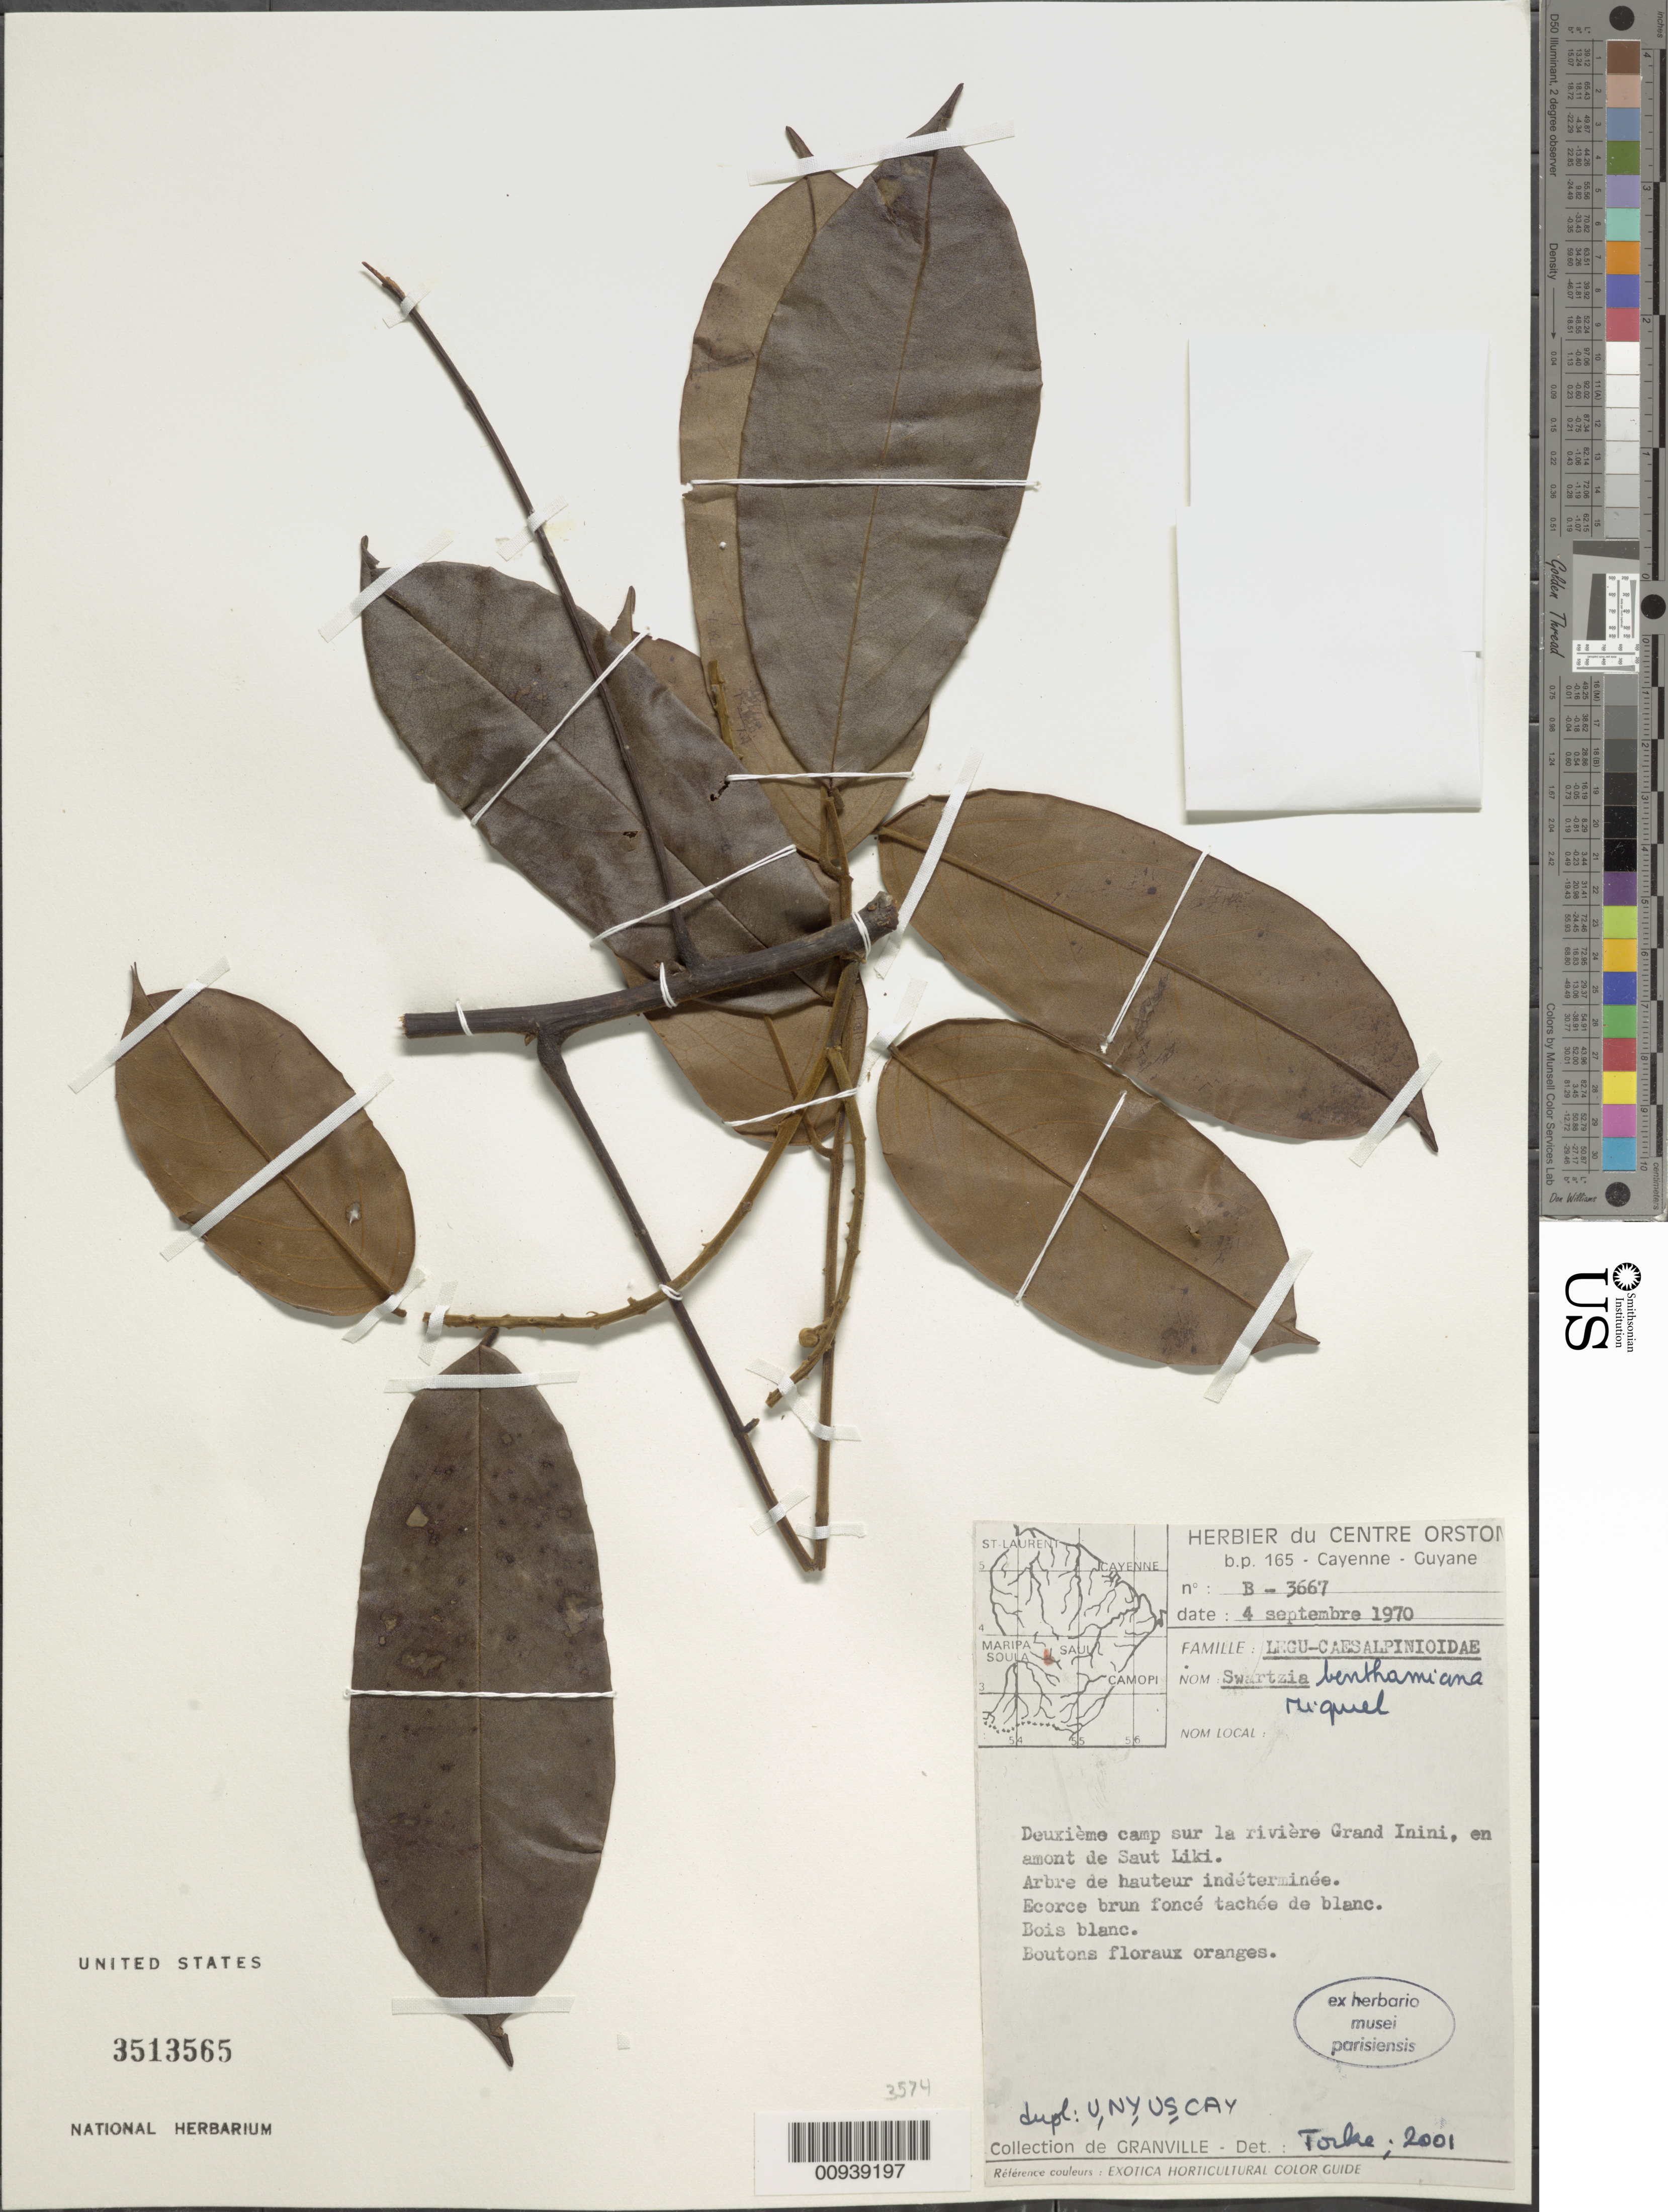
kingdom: Plantae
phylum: Tracheophyta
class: Magnoliopsida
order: Fabales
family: Fabaceae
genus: Swartzia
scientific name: Swartzia benthamiana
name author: Miq.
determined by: Torke, B. M., (MO)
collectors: J.-J. de Granville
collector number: B 3667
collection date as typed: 4-Sep-70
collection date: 1970-09-04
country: French Guiana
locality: Rivière Grand Inini, Saut Liki, upstream of; deuxieme camp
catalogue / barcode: US 3513565